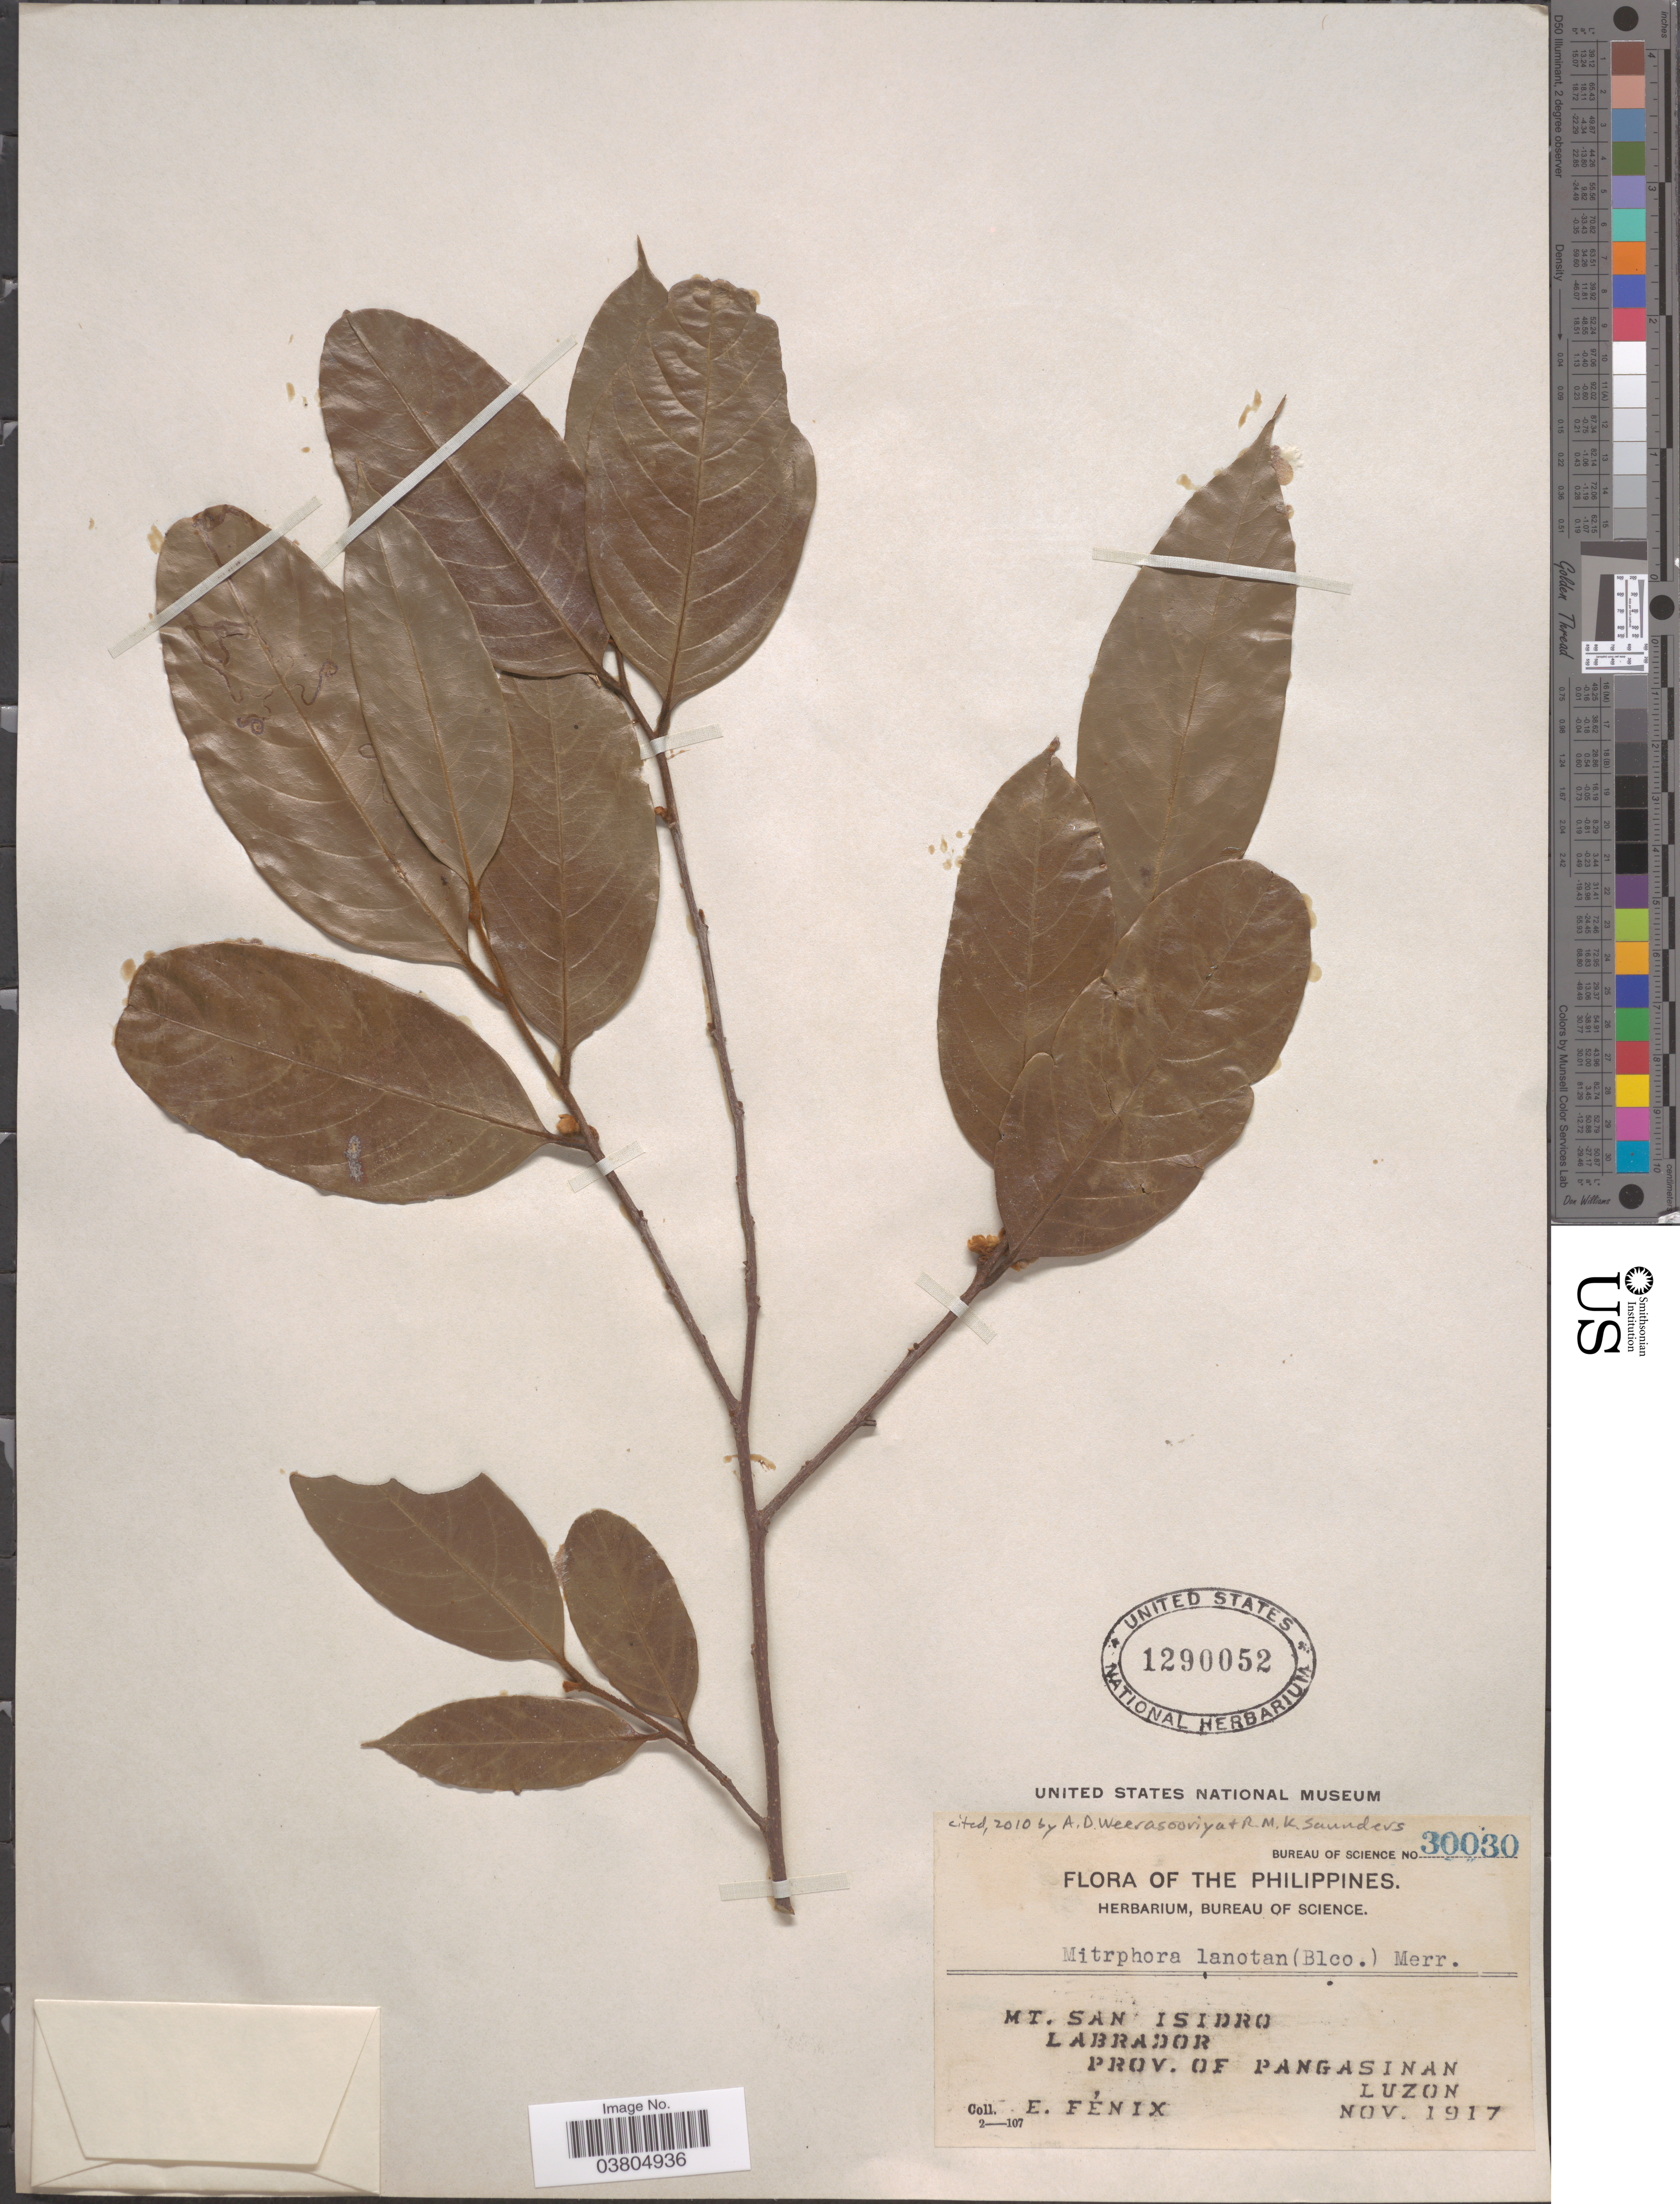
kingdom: Plantae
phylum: Tracheophyta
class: Magnoliopsida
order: Magnoliales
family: Annonaceae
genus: Mitrephora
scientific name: Mitrephora lanotan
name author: (Blanco) Merr.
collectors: E. Fenix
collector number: Bureau of Science 30030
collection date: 1917-11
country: Philippines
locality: Mt. San Isidro. Labrador. Prov. of Pangasinan. Luzon.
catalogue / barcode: US 1290052